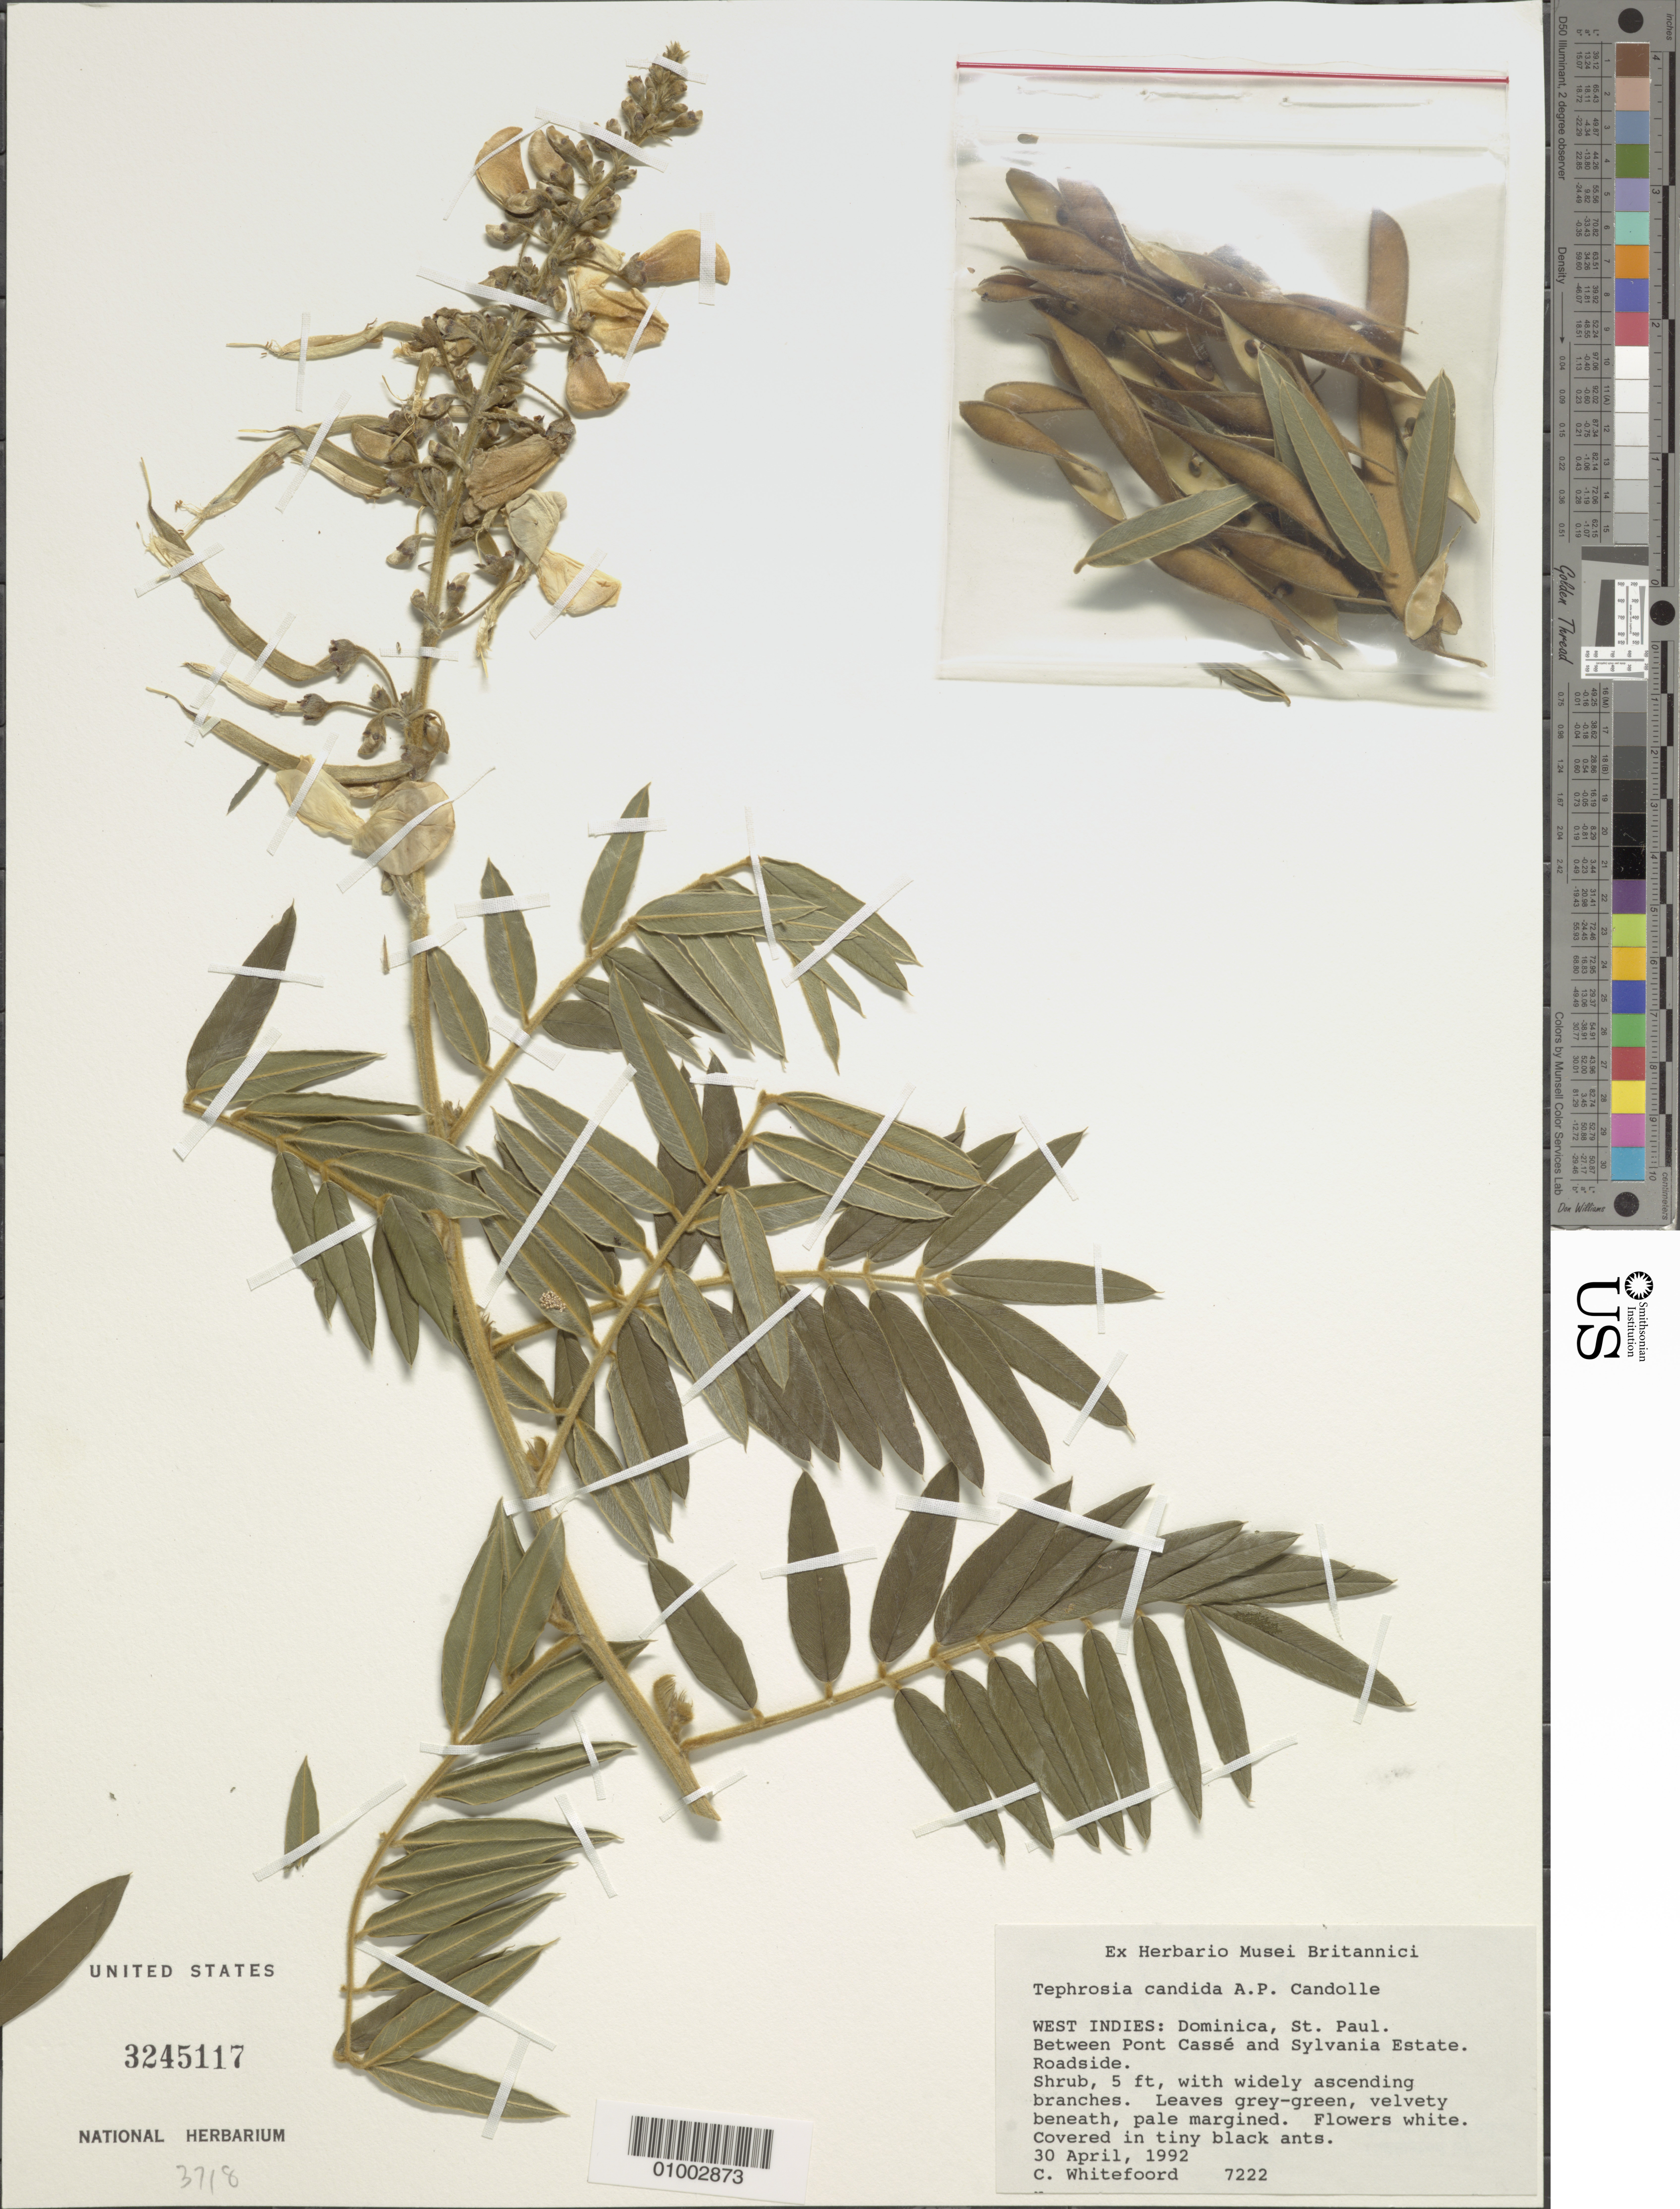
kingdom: Plantae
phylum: Tracheophyta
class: Magnoliopsida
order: Fabales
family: Fabaceae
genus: Tephrosia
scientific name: Tephrosia candida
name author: DC.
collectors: C. Whitefoord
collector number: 7222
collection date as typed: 30 Apr 1992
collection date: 1992-04-30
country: Dominica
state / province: St. Paul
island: Dominica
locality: Between Pont Casse and Sylvania Estate, Roadside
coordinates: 0 N, 0 E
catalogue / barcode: US 3245117